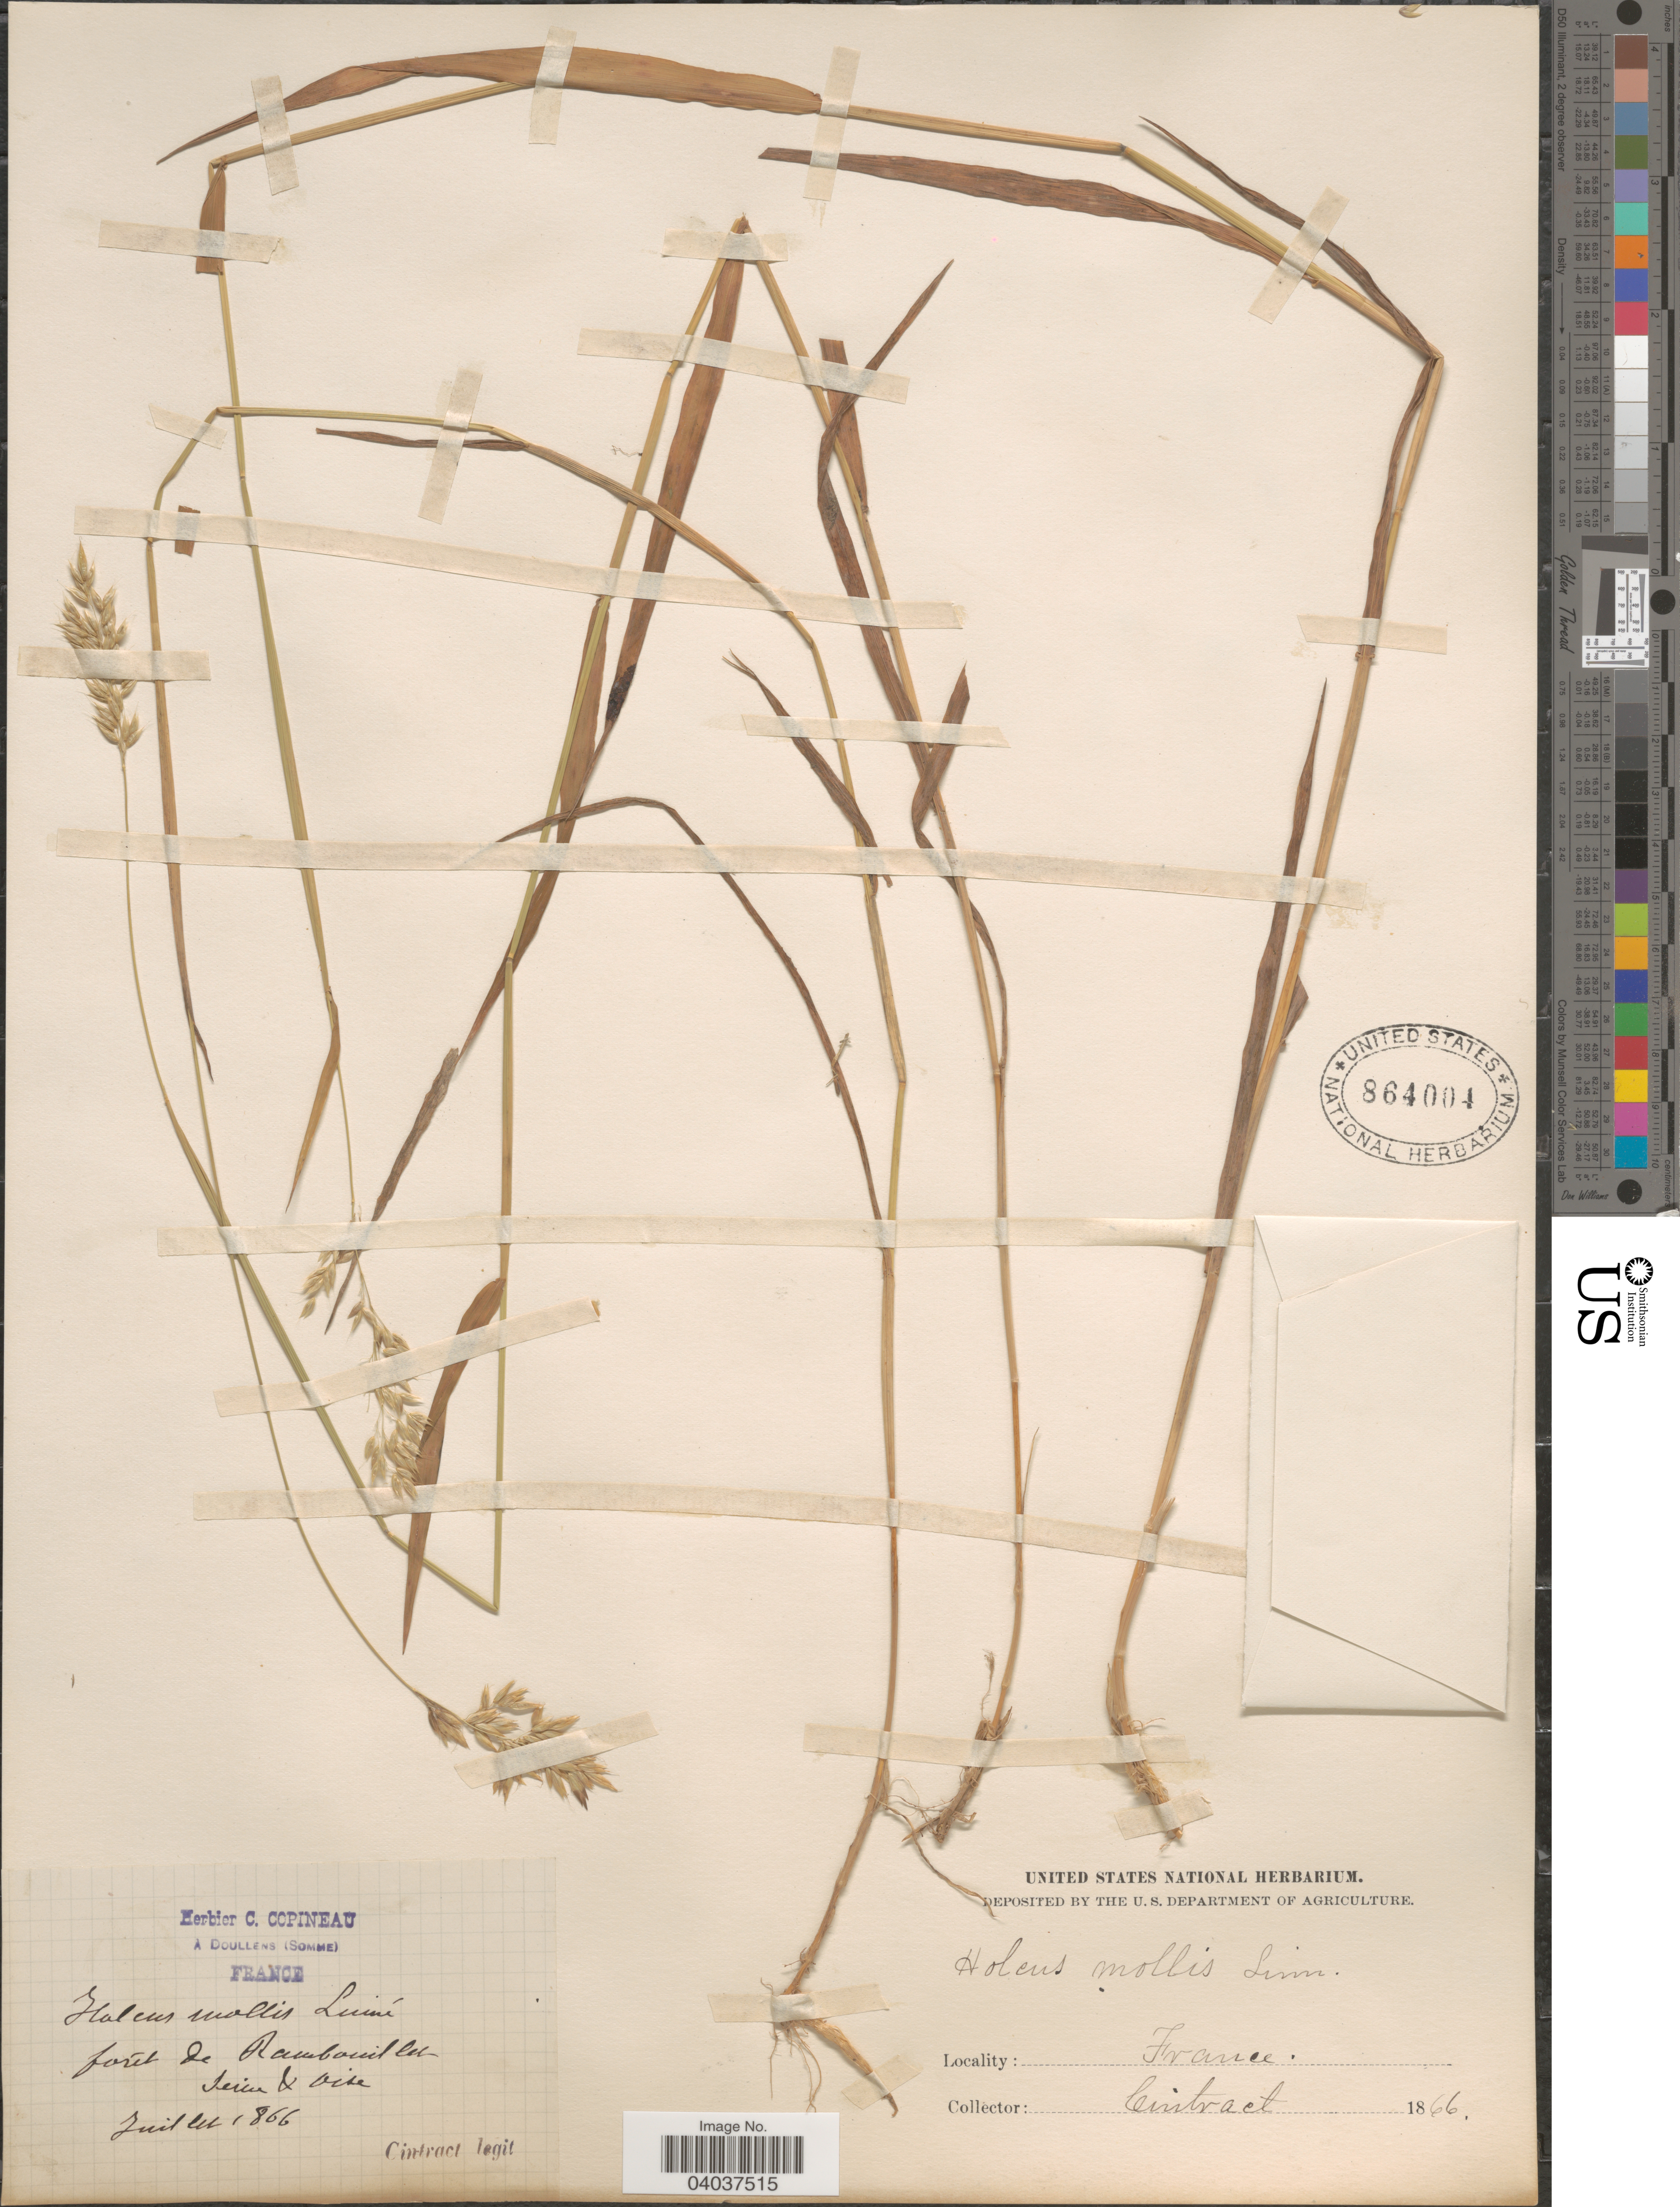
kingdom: Plantae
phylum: Tracheophyta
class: Liliopsida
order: Poales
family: Poaceae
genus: Holcus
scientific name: Holcus mollis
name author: L.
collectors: Cintract, --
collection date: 1866-07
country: France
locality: Forét de Rambouillet, Siene & Oise.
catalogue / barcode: US 864004